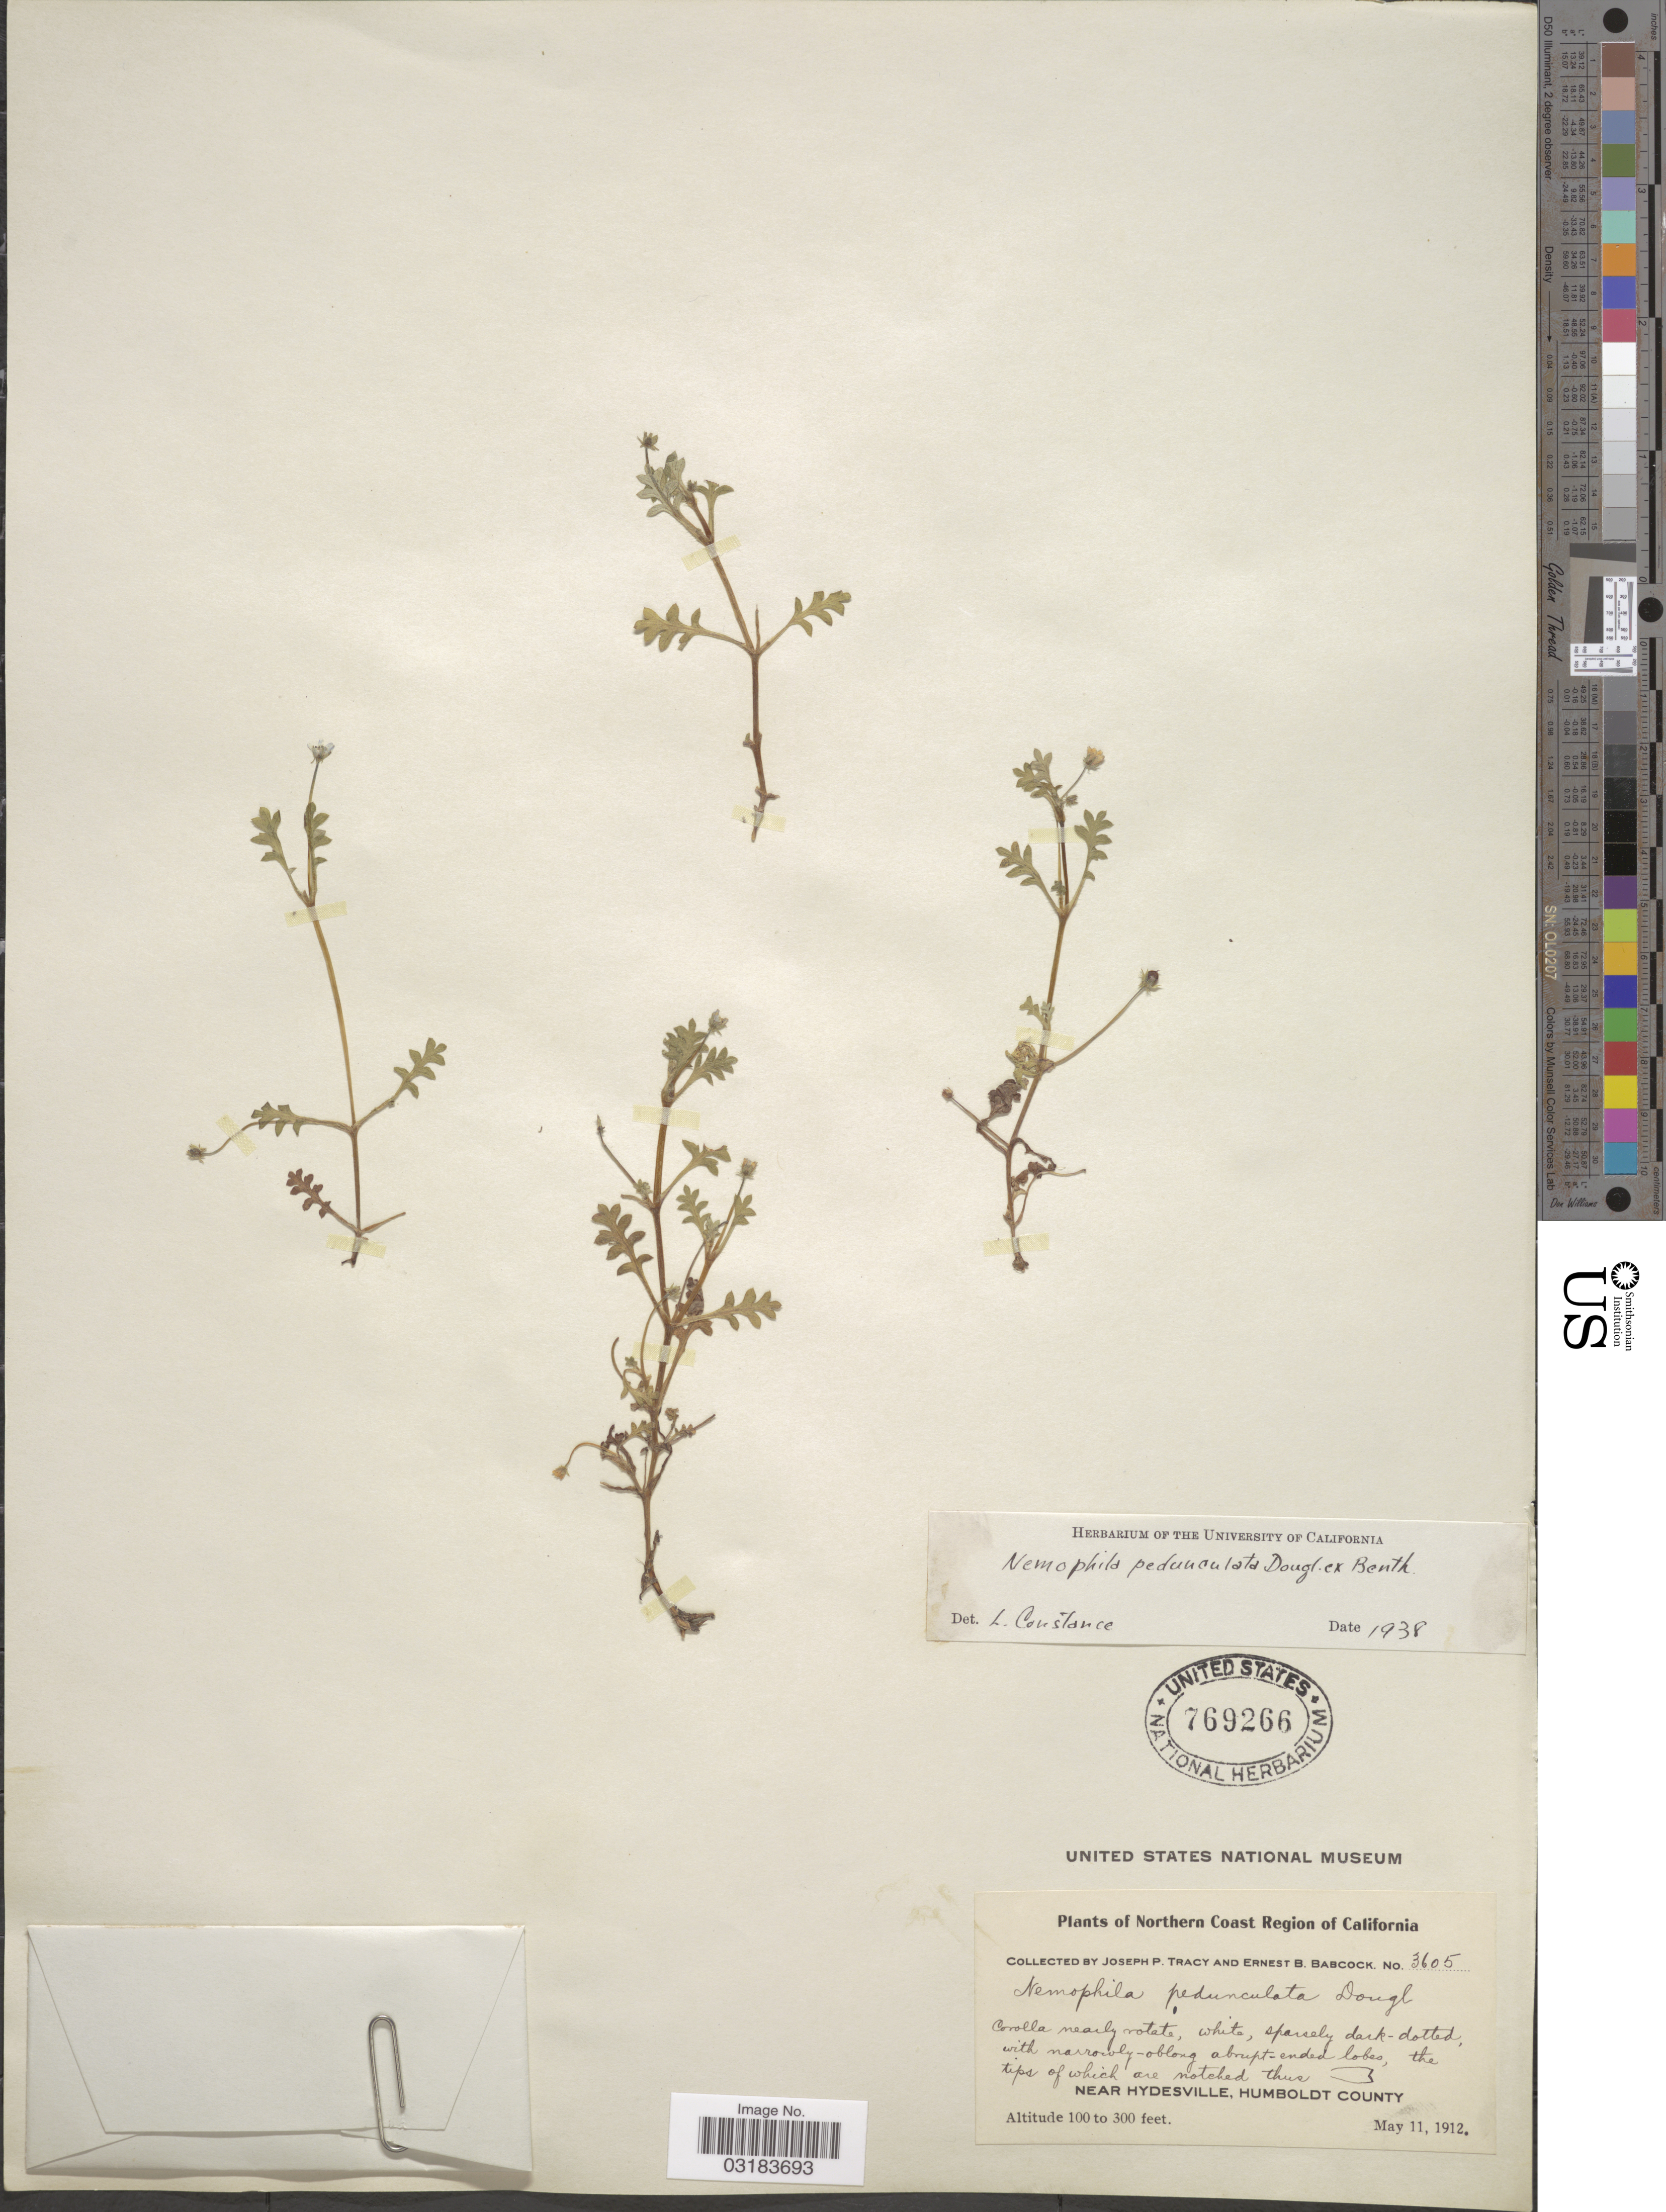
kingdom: Plantae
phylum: Tracheophyta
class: Magnoliopsida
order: Boraginales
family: Hydrophyllaceae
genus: Nemophila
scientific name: Nemophila pedunculata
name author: Douglas ex Benth.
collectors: J. Tracy & E. B. Babcock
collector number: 3605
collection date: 1912-05-11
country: United States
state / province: California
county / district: Humboldt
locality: Northern Coast Region of California. Near Hydesville, Humboldt County.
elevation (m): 30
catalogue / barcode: US 769266